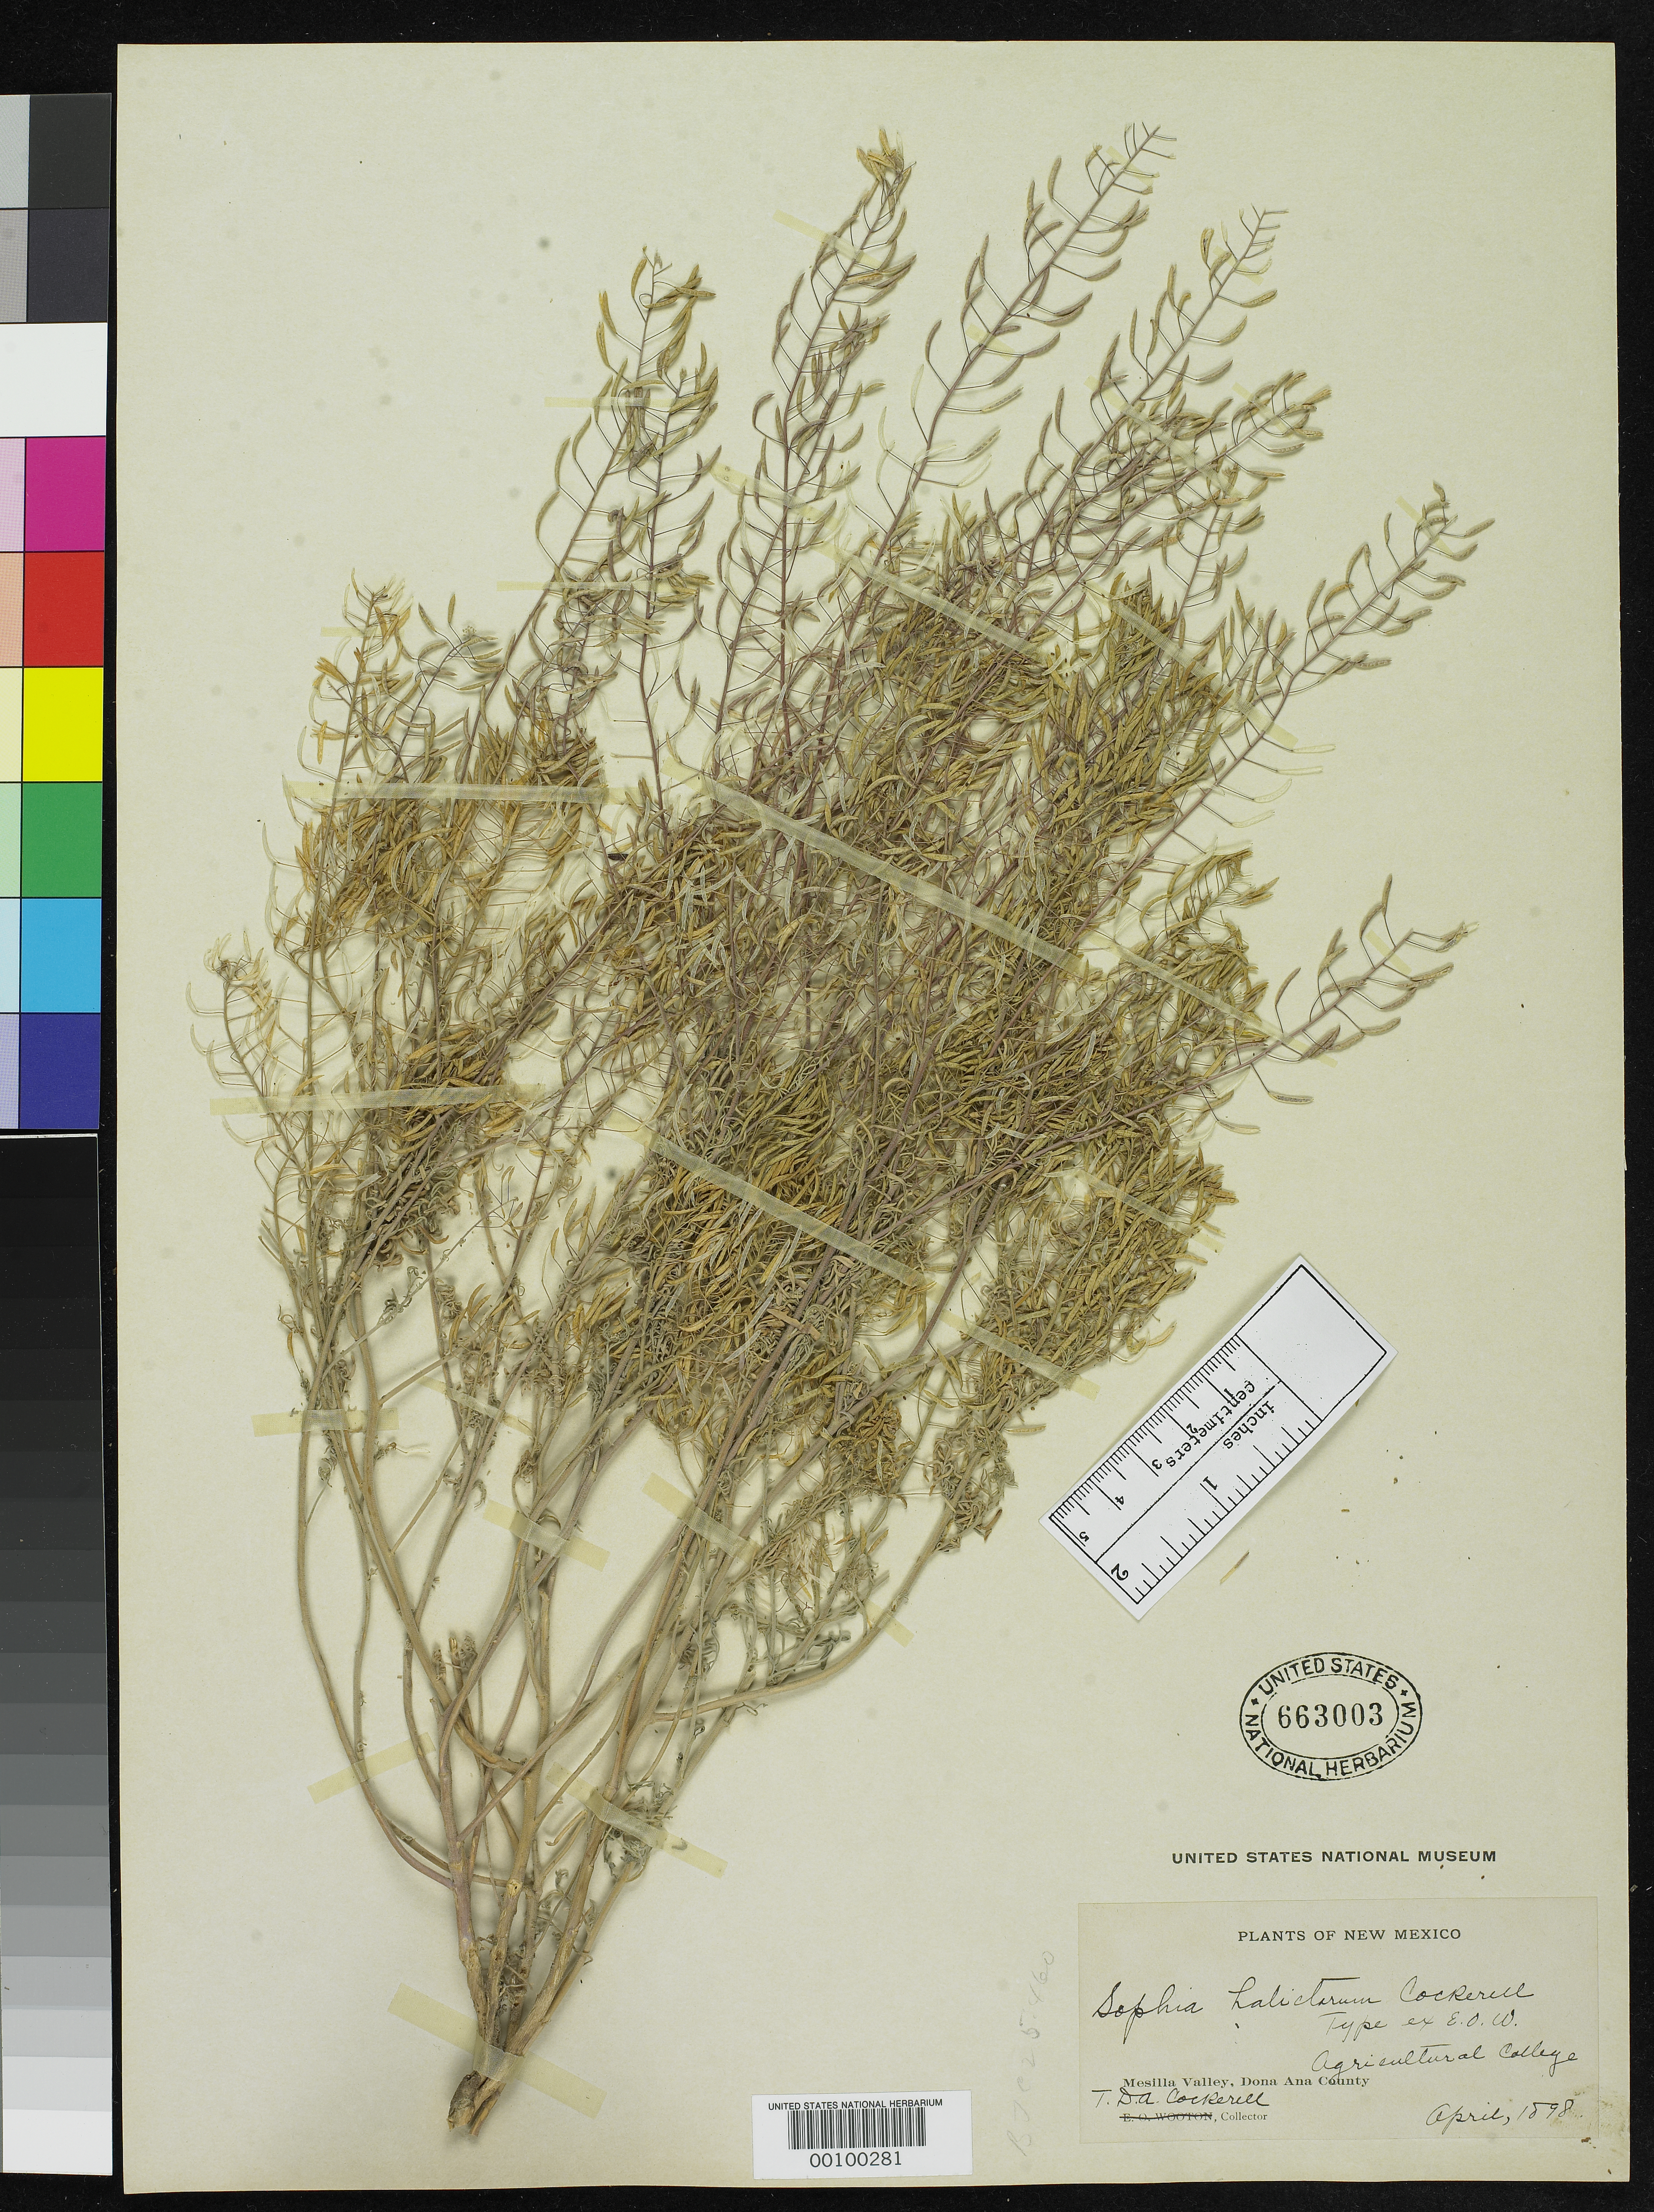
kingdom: Plantae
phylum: Tracheophyta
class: Magnoliopsida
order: Brassicales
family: Brassicaceae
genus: Sophia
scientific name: Sophia halictorum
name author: Cockerell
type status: Isotype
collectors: T. Cockerell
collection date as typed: Apr 1898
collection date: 1898-04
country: United States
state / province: New Mexico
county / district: Dona Ana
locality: Mesilla Park.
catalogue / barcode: US 663003